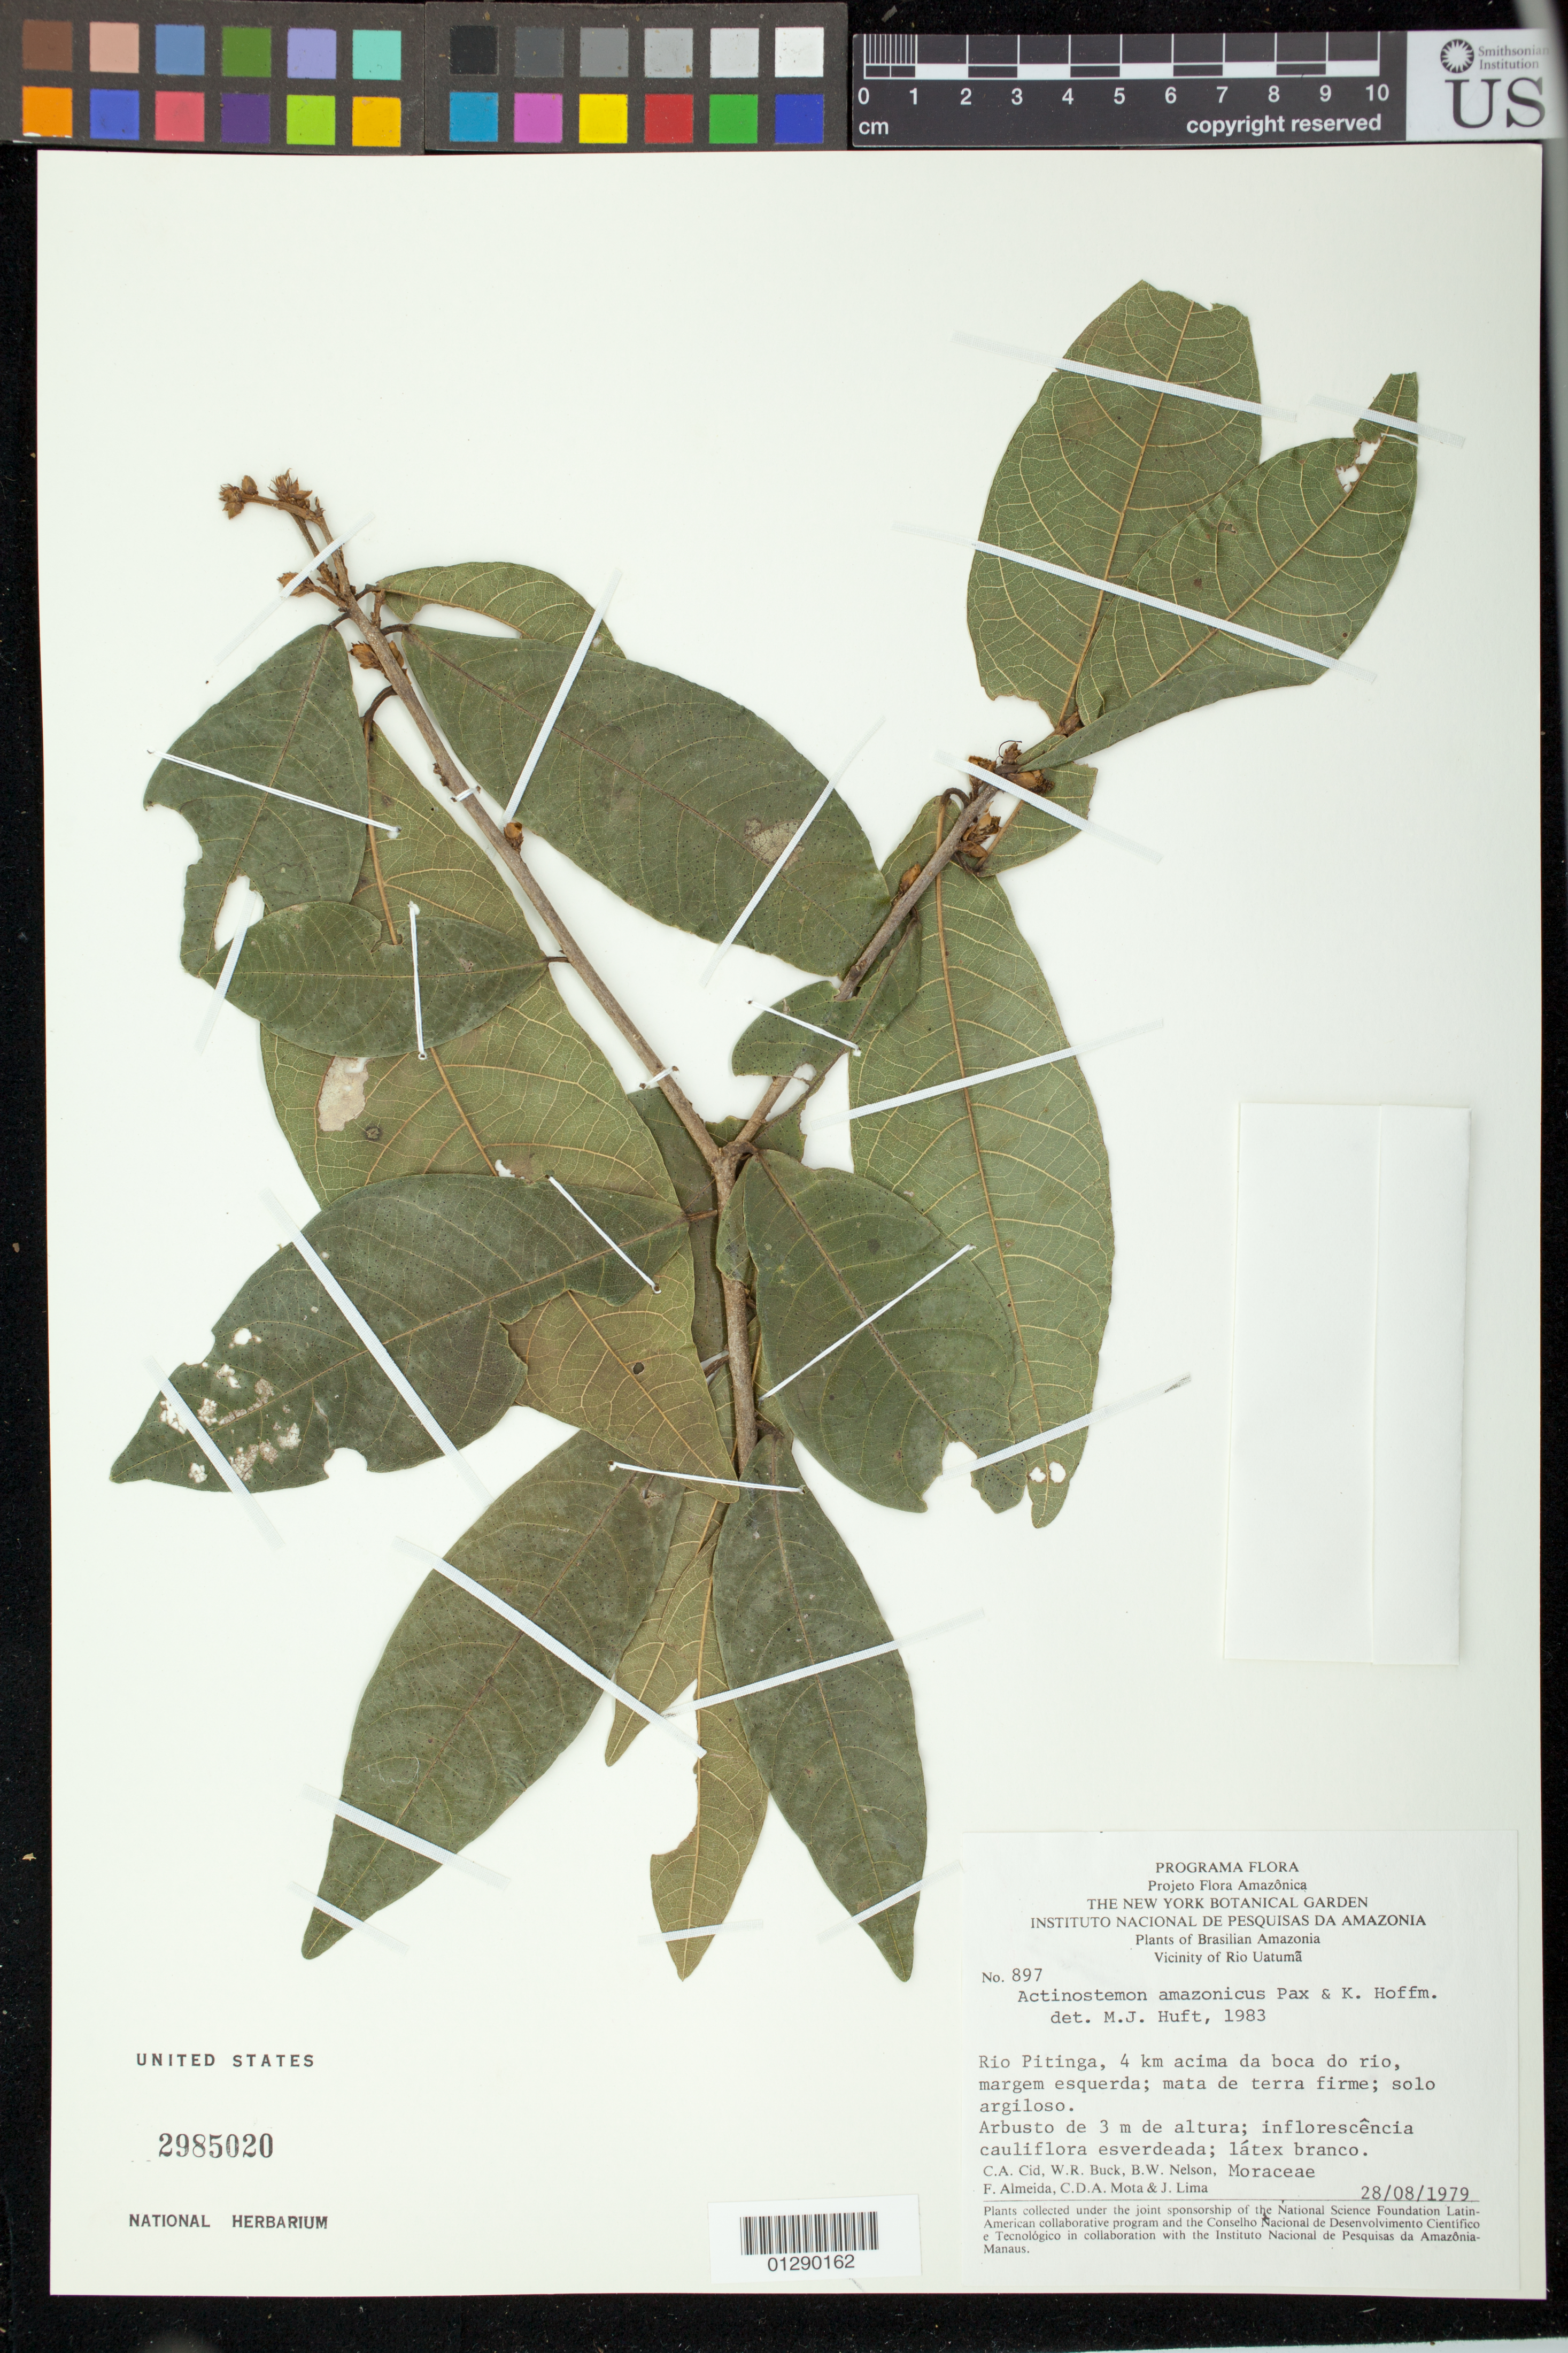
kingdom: Plantae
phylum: Tracheophyta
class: Magnoliopsida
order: Malpighiales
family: Euphorbiaceae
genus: Actinostemon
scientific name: Actinostemon amazonicus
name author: Pax & K. Hoffm.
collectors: C. A. Cid Ferreira, W. R. Buck, B. W. Nelson, F. Almeda, C. D. A. Mota & J. Lima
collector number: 897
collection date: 1979-08-28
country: Brazil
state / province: Amazonas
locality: Vicinity of Rio Uatuma,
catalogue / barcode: US 2985020